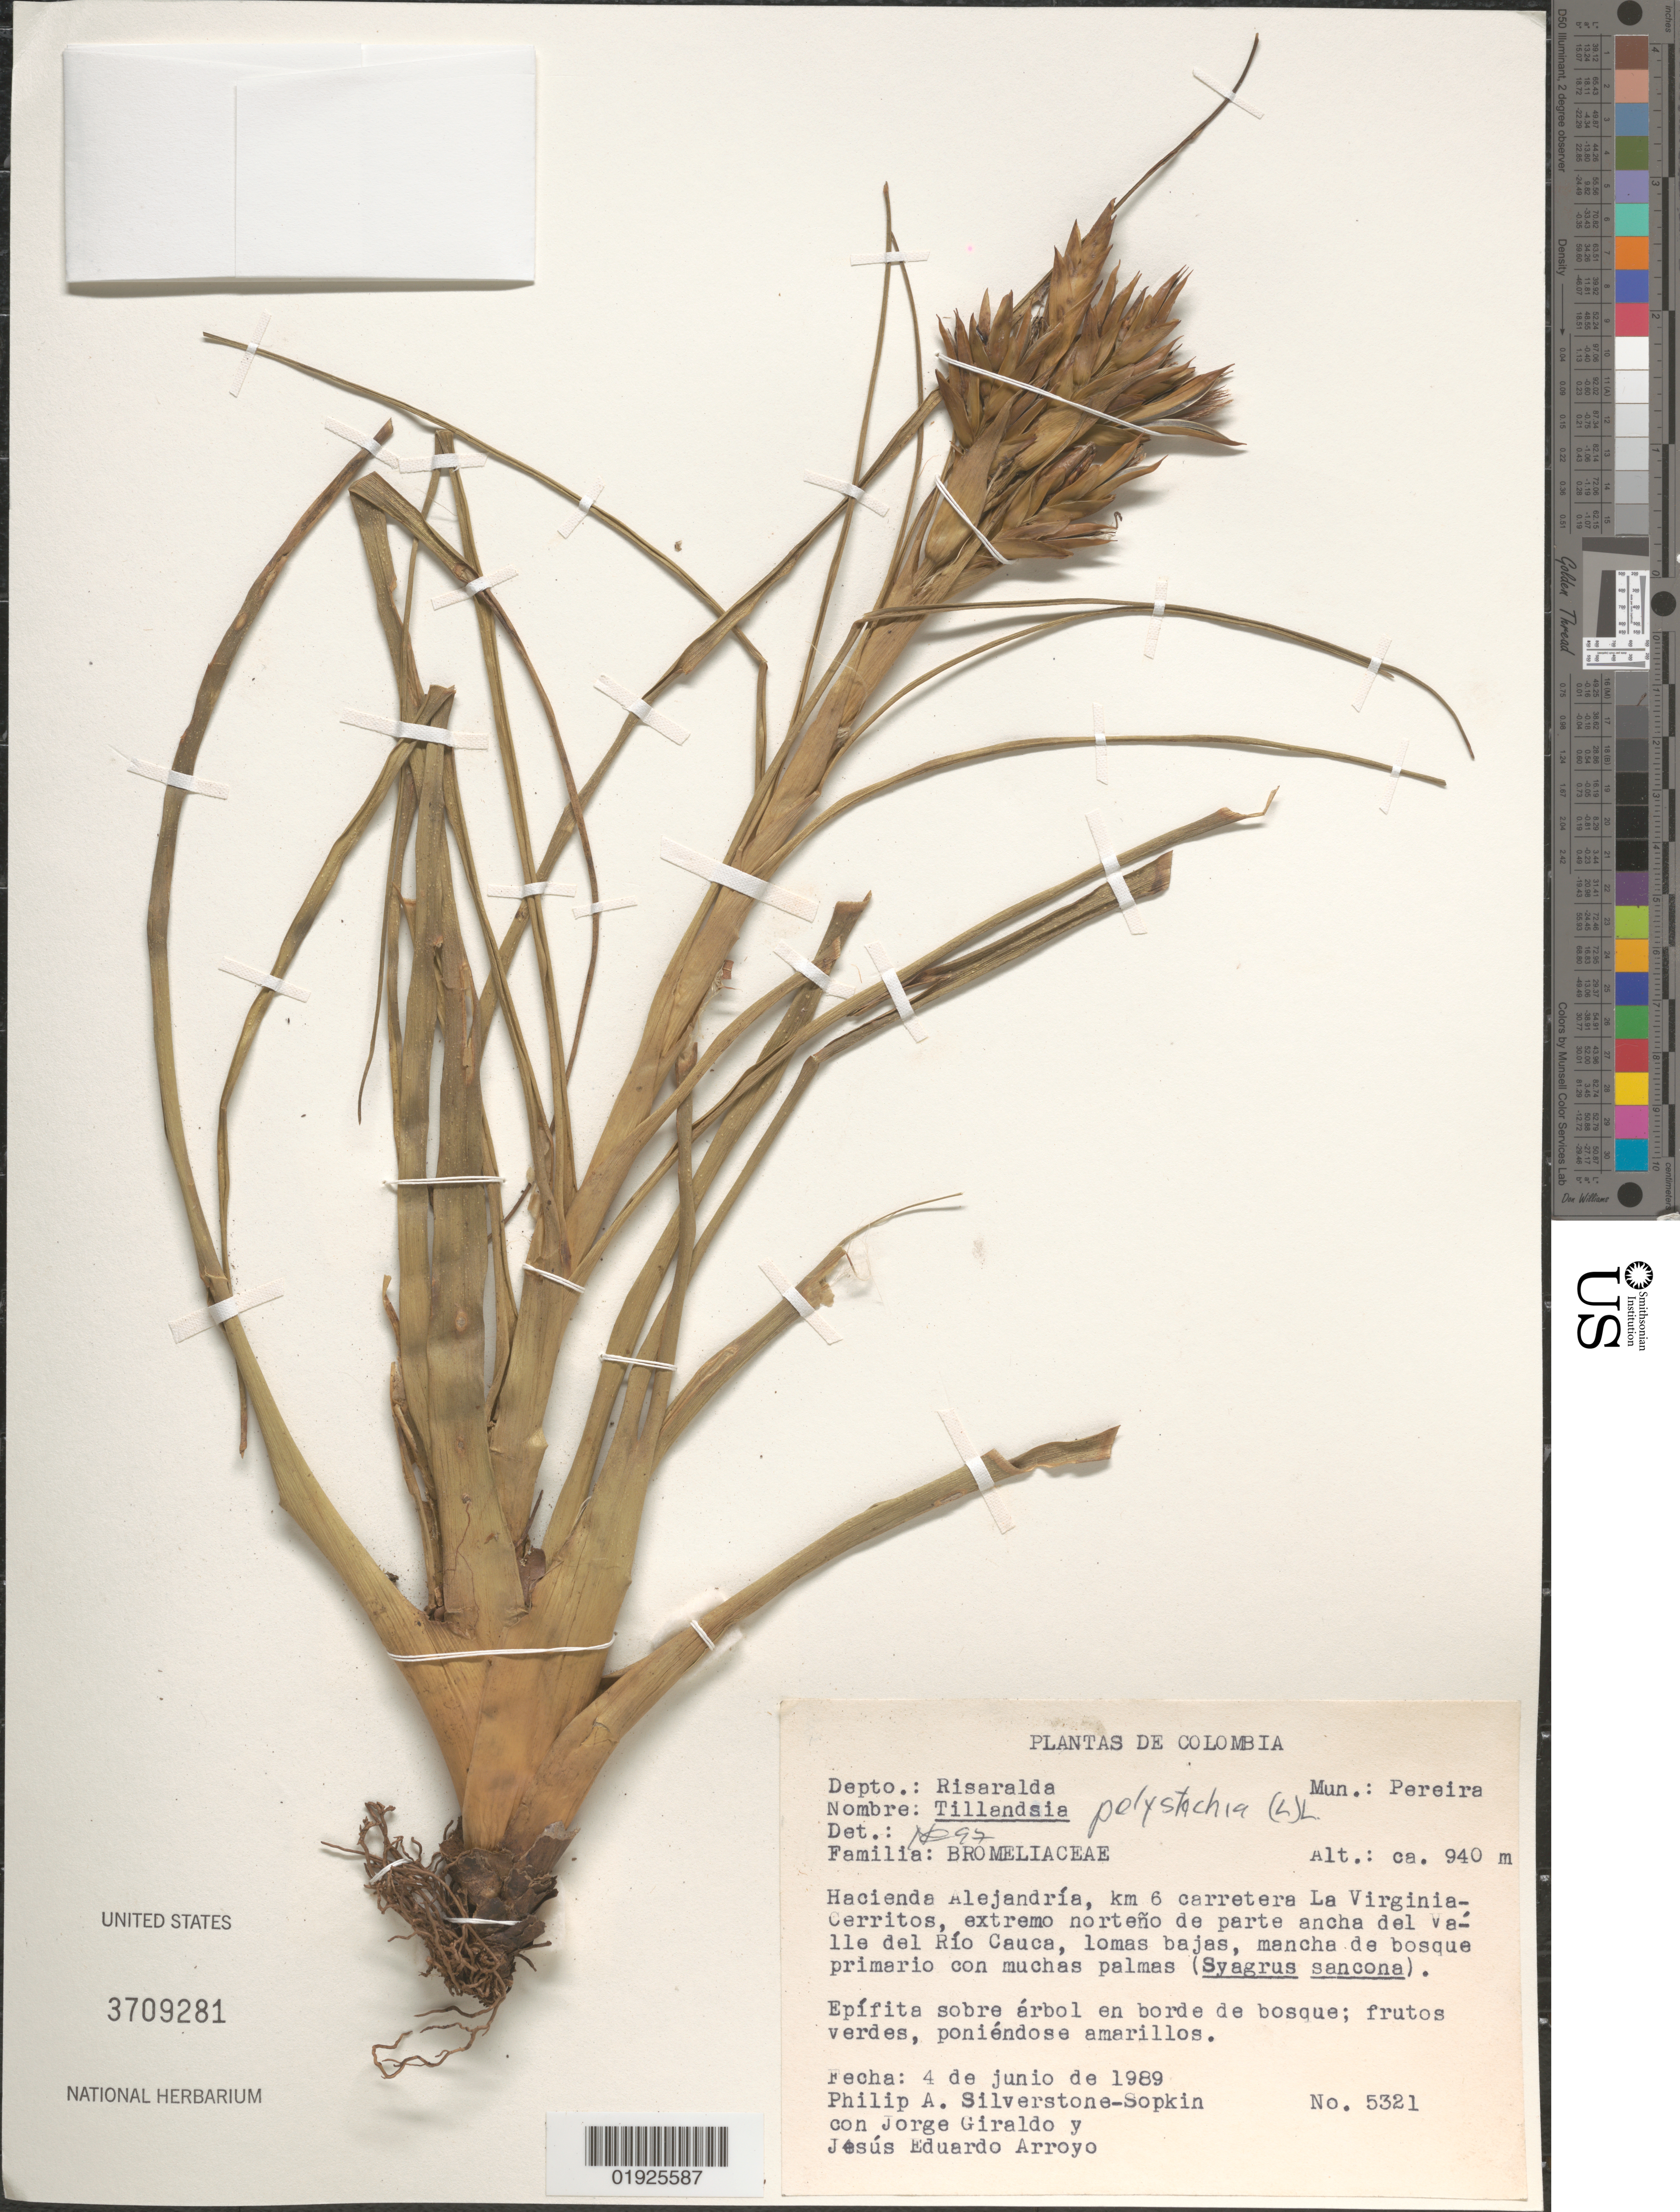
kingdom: Plantae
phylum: Tracheophyta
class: Liliopsida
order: Poales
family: Bromeliaceae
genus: Tillandsia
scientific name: Tillandsia polystachia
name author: (L.) L.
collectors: P. A. Silverstone-Sopkin, J. Giraldo & J. Arroyo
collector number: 5321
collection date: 1989-06-04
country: Colombia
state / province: Risaralda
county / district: Pereira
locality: Hacienda Alejandria, km 6 carretera La Virginia-Cerritos, extremo norteno de parte ancha del Valle del Rio Cauca.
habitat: Lomas bajas, mancha de bosque primario con muchas palmas.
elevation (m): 940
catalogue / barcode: US 3709281